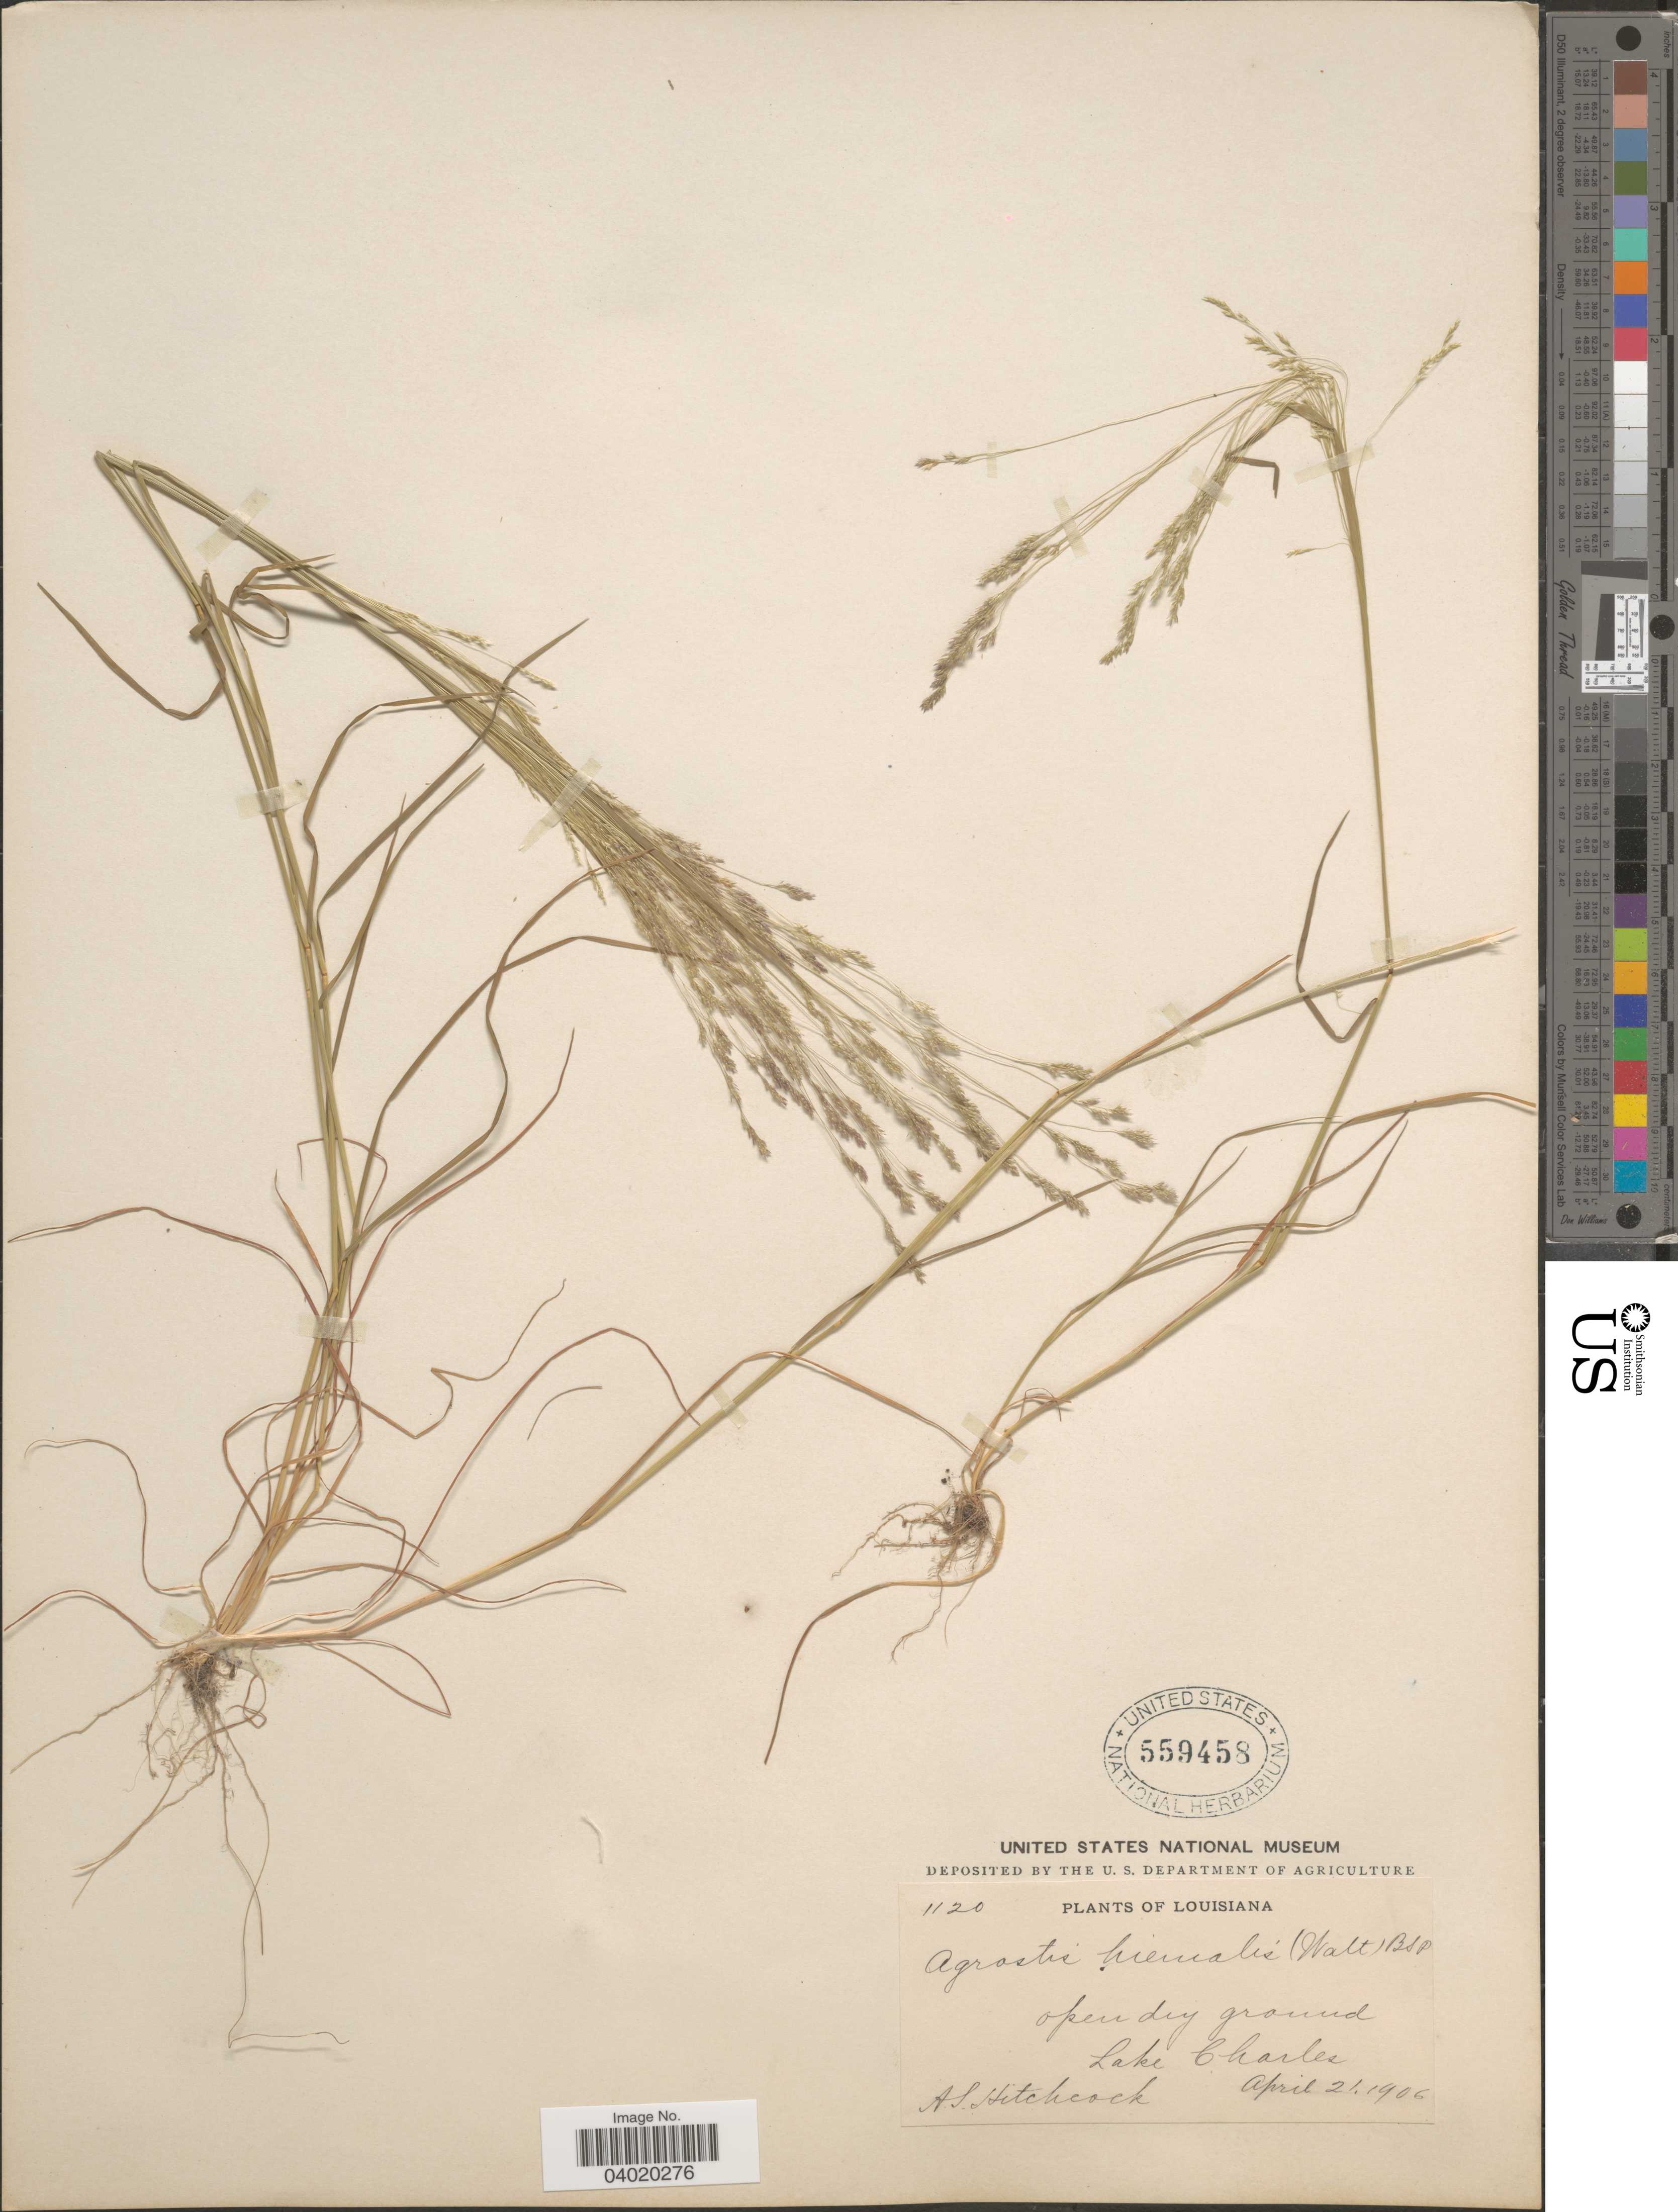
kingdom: Plantae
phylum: Tracheophyta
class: Liliopsida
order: Poales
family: Poaceae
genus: Agrostis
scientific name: Agrostis hyemalis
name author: (Walter) Britton et al.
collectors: A. S. Hitchcock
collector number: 1120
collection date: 1906-04-21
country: United States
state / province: Louisiana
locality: Lake Charles.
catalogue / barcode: US 559458